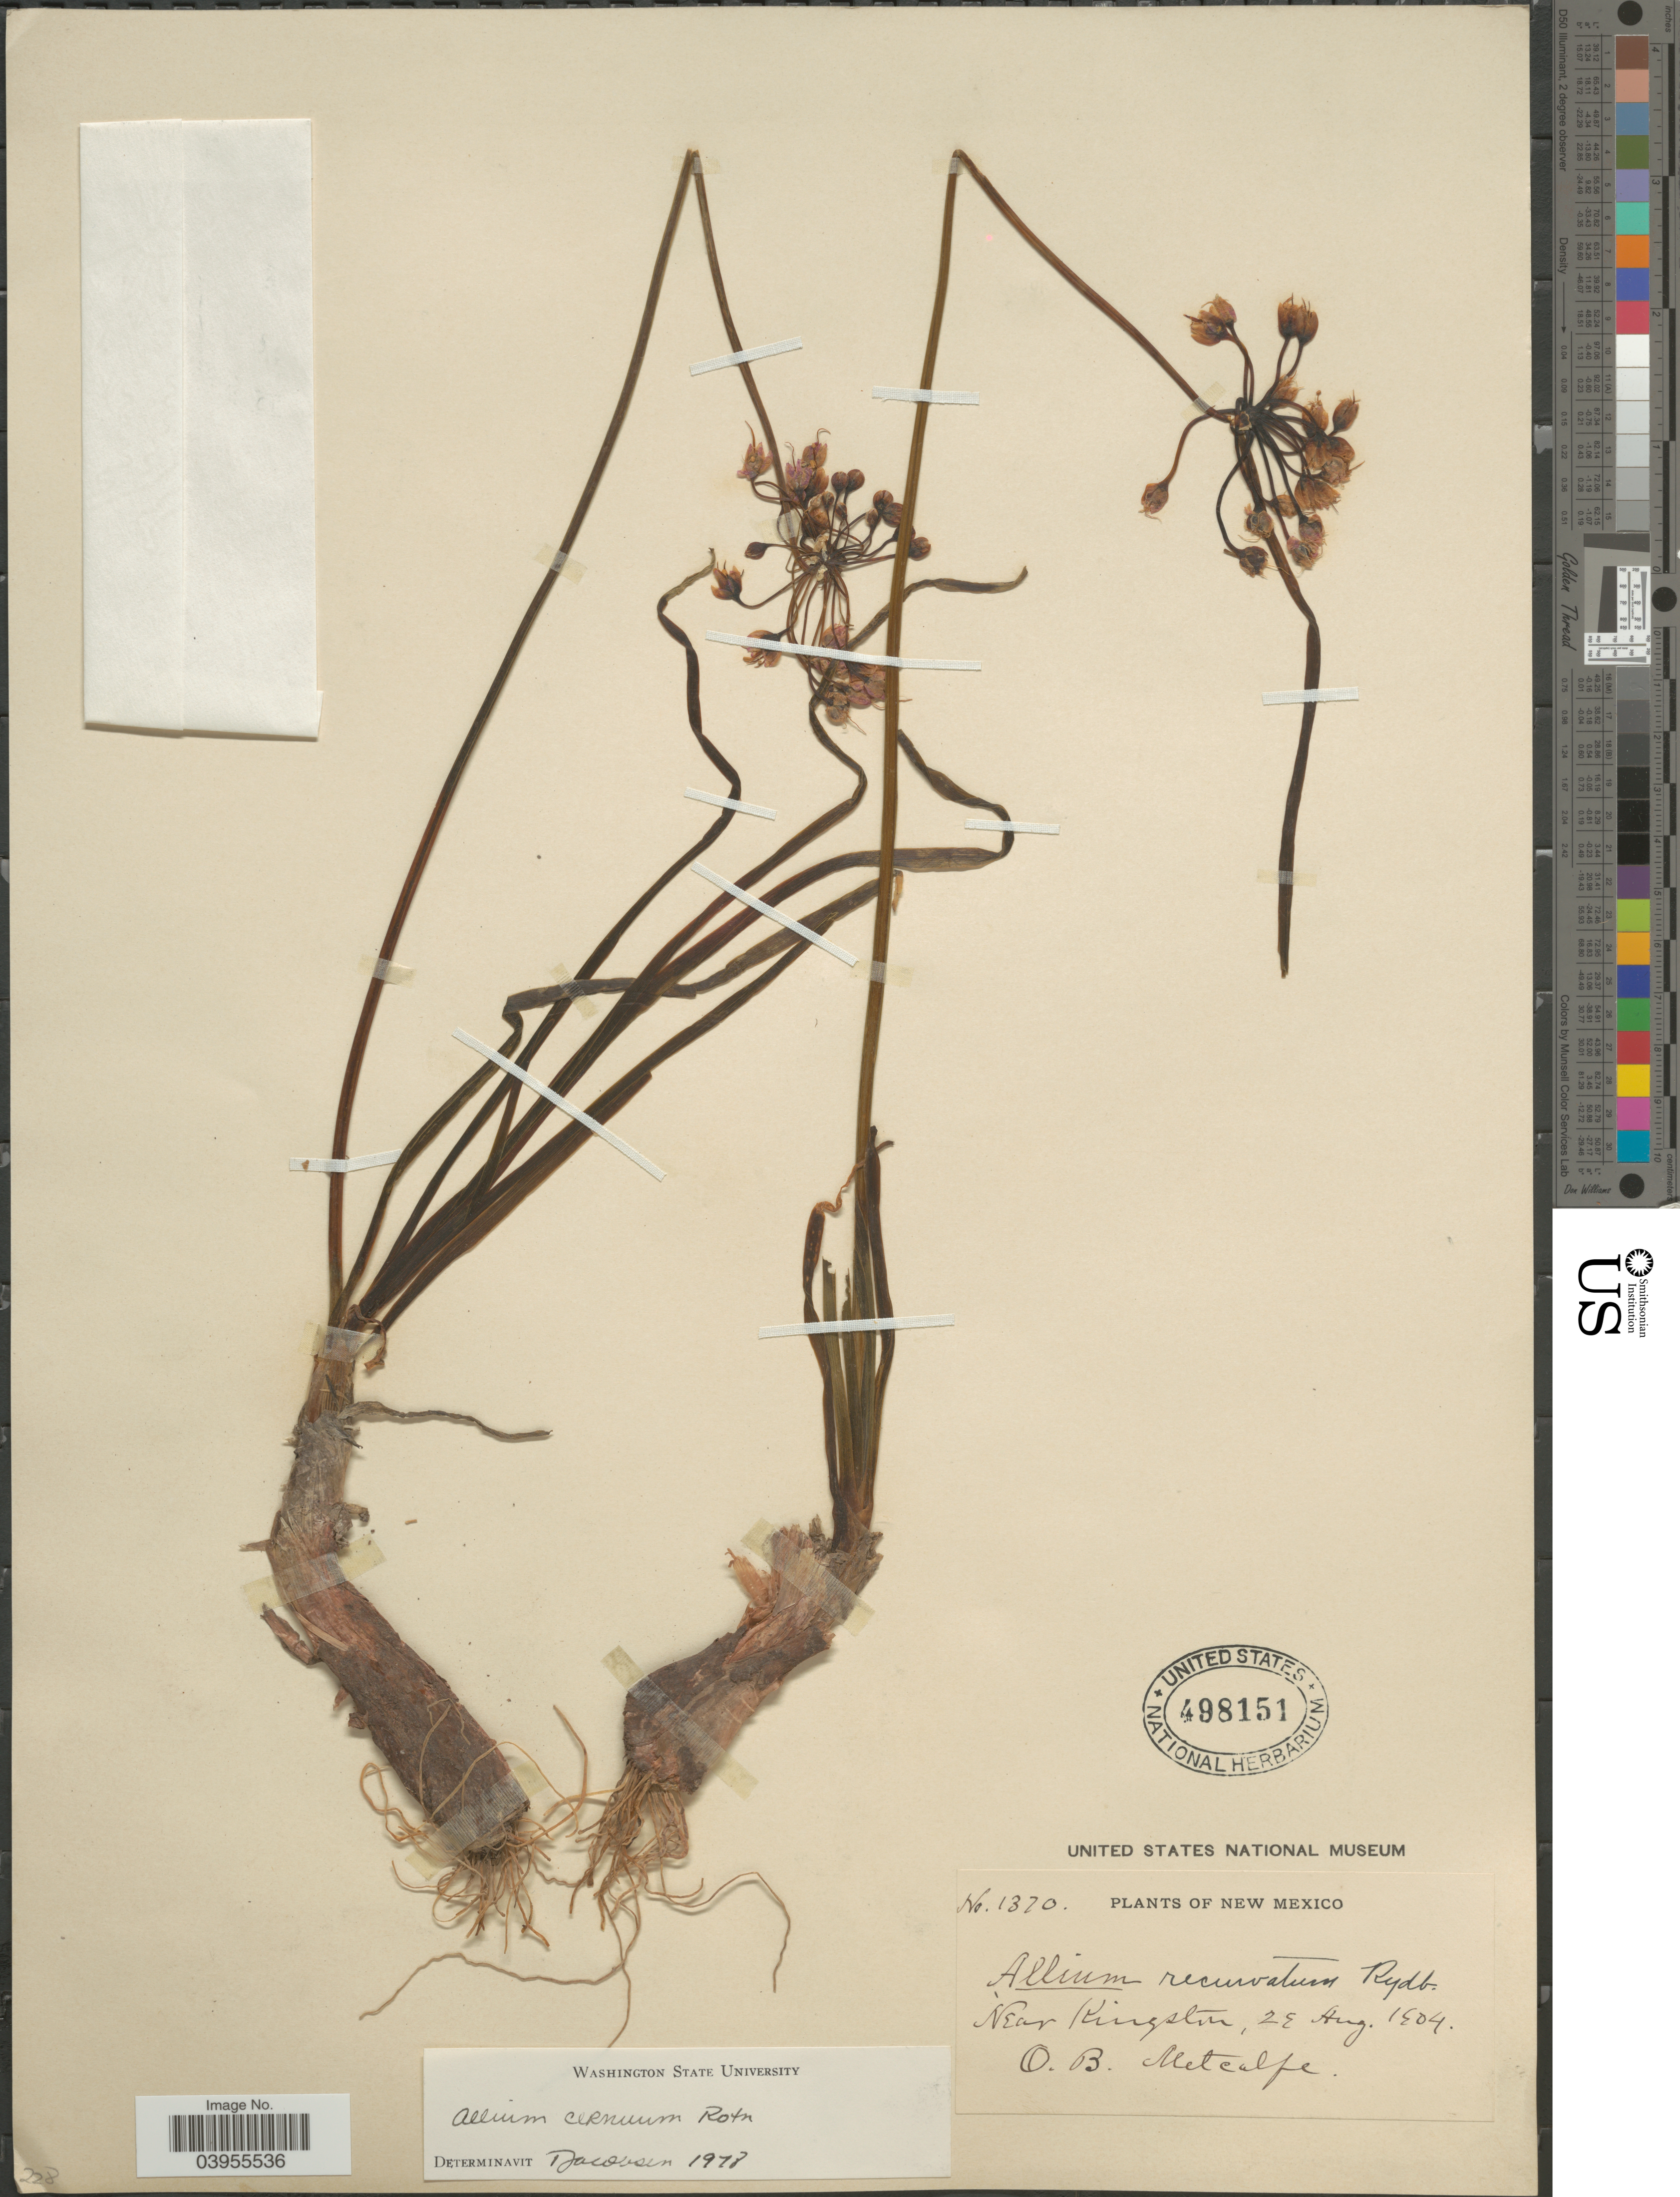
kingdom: Plantae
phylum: Tracheophyta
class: Liliopsida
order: Asparagales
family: Amaryllidaceae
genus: Allium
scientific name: Allium cernuum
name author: Roth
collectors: O. B. Metcalfe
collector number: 1370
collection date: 1904-08-29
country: United States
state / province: New Mexico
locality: Near Kingston.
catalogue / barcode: US 498151